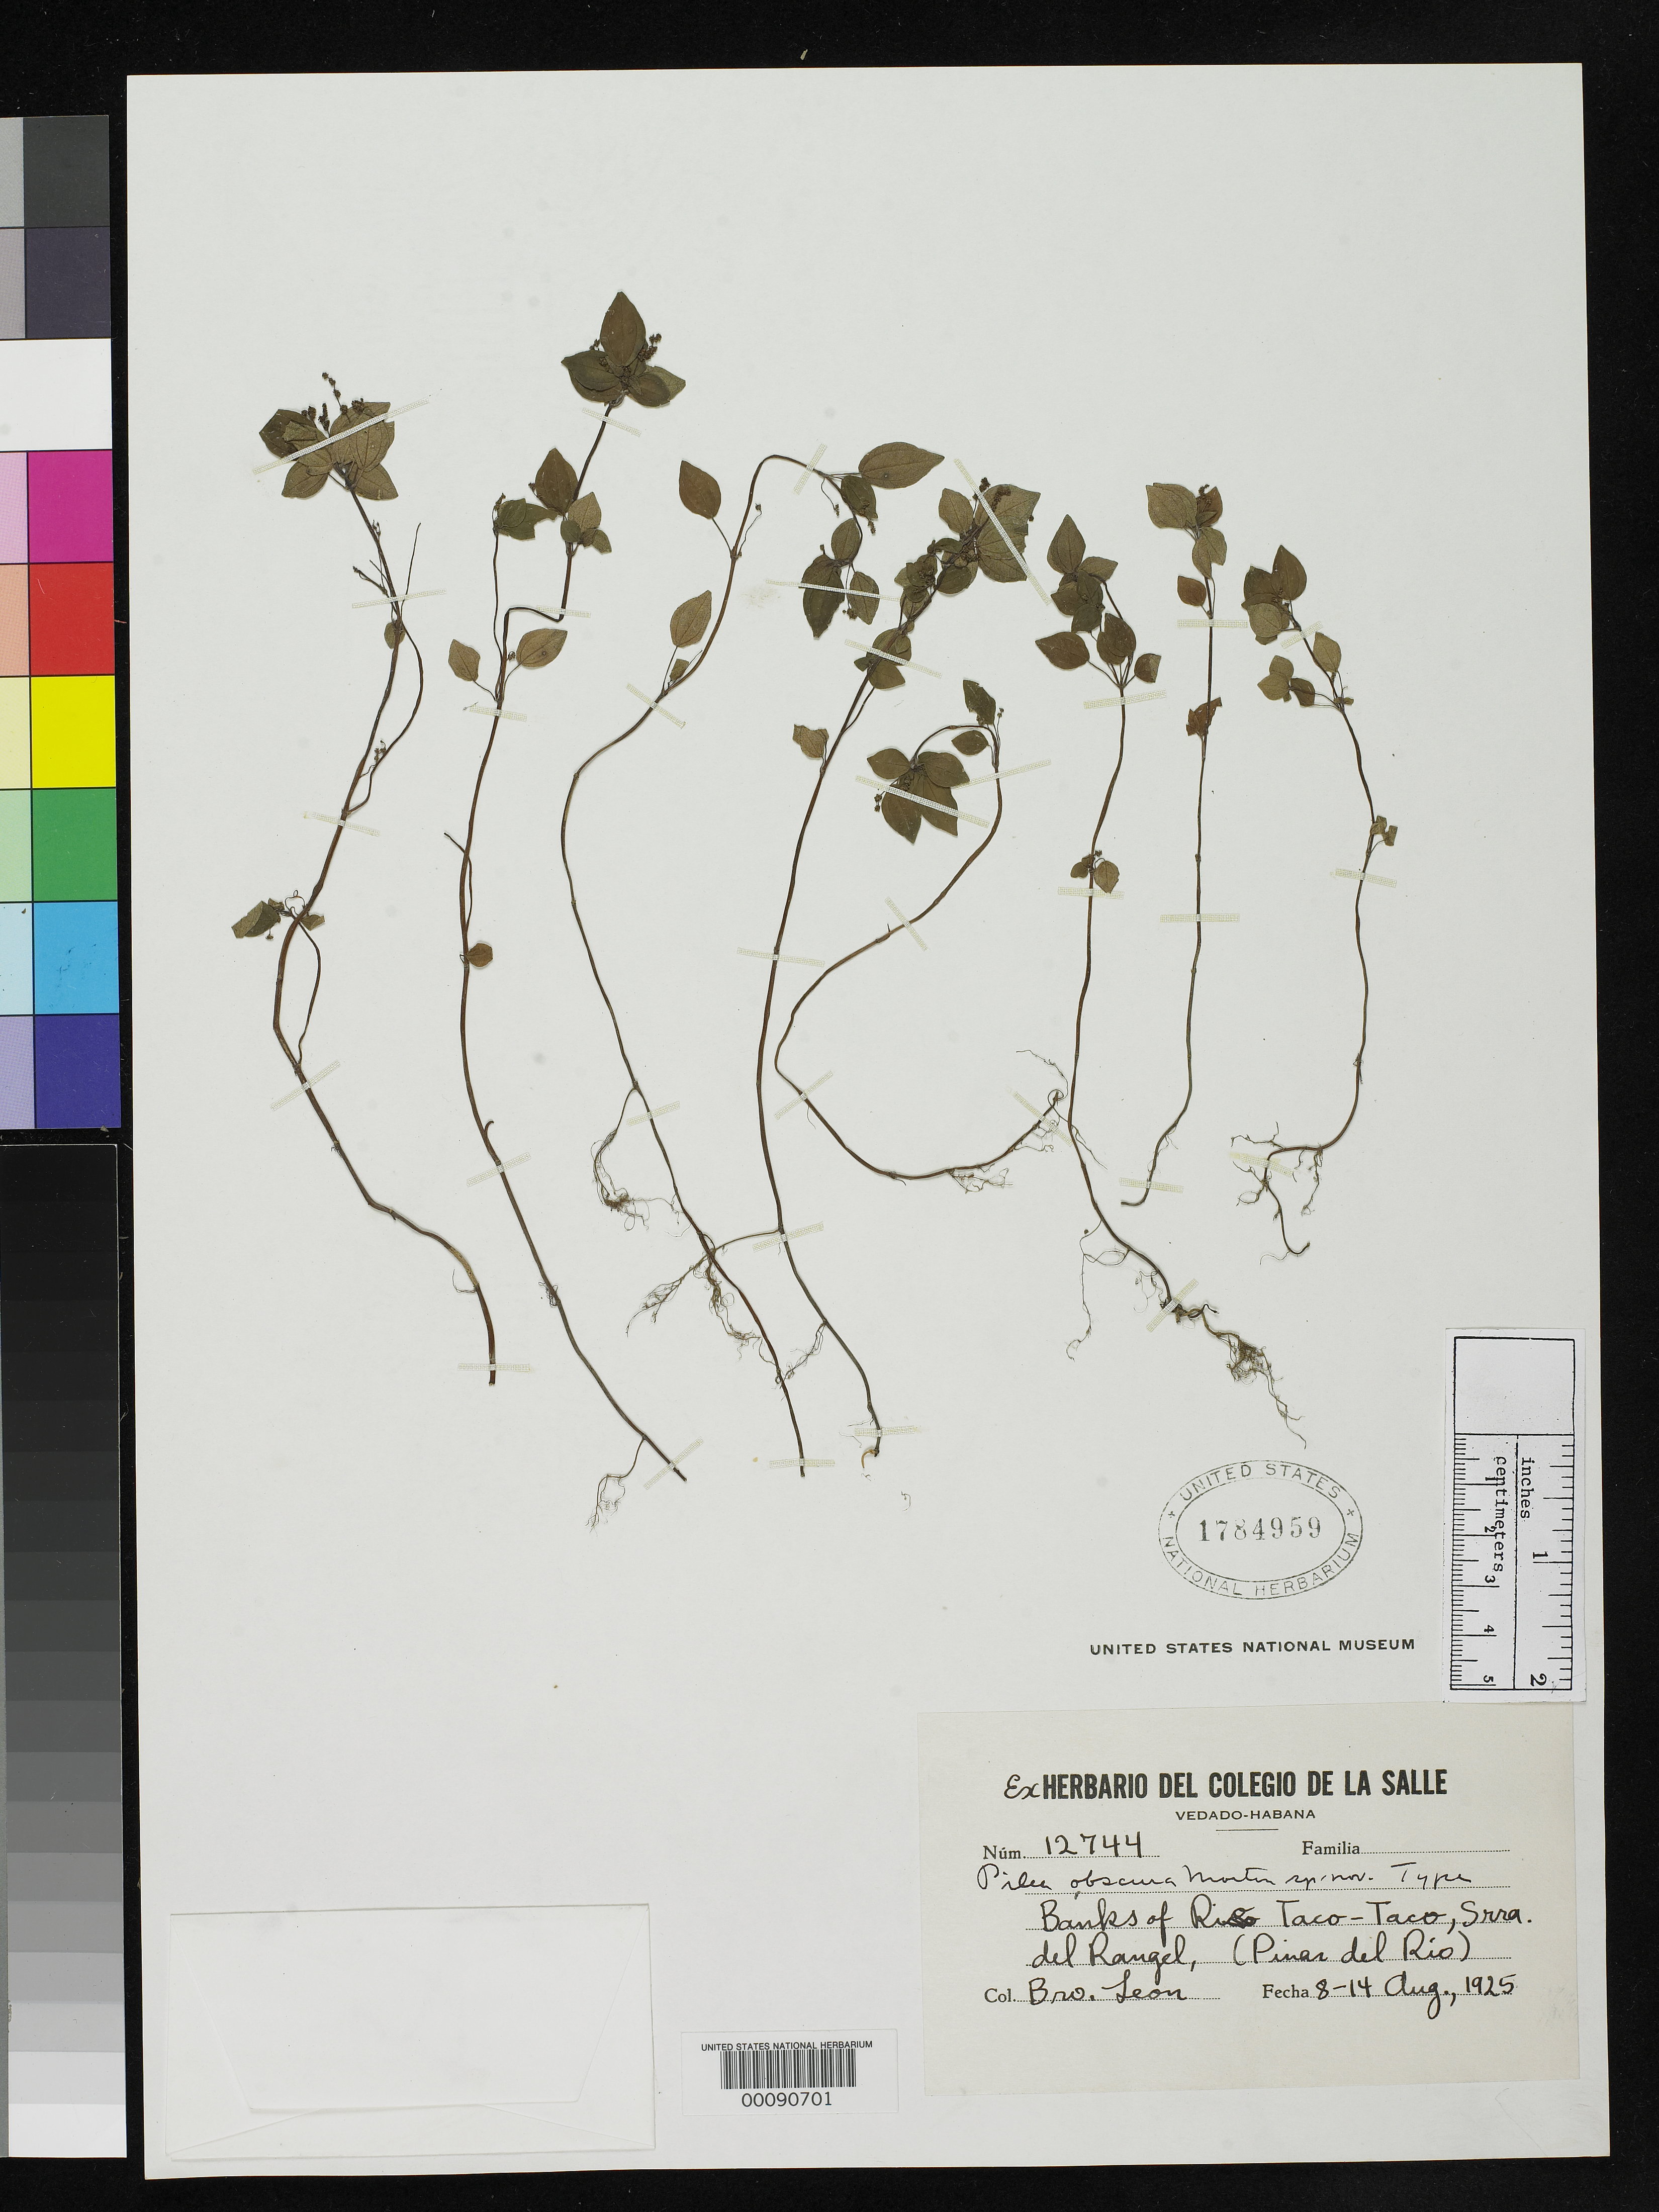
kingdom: Plantae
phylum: Tracheophyta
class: Magnoliopsida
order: Rosales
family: Urticaceae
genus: Pilea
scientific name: Pilea obscura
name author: C.V. Morton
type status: Holotype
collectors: Bro. León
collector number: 12744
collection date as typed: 08 Aug 1925 to 14 Aug 1925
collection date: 1925-08-08/1925-08-14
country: Cuba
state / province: Pinar del Río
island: Greater Antilles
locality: Rio Taco-Taco, Sierra del Rangel.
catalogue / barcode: US 1784959